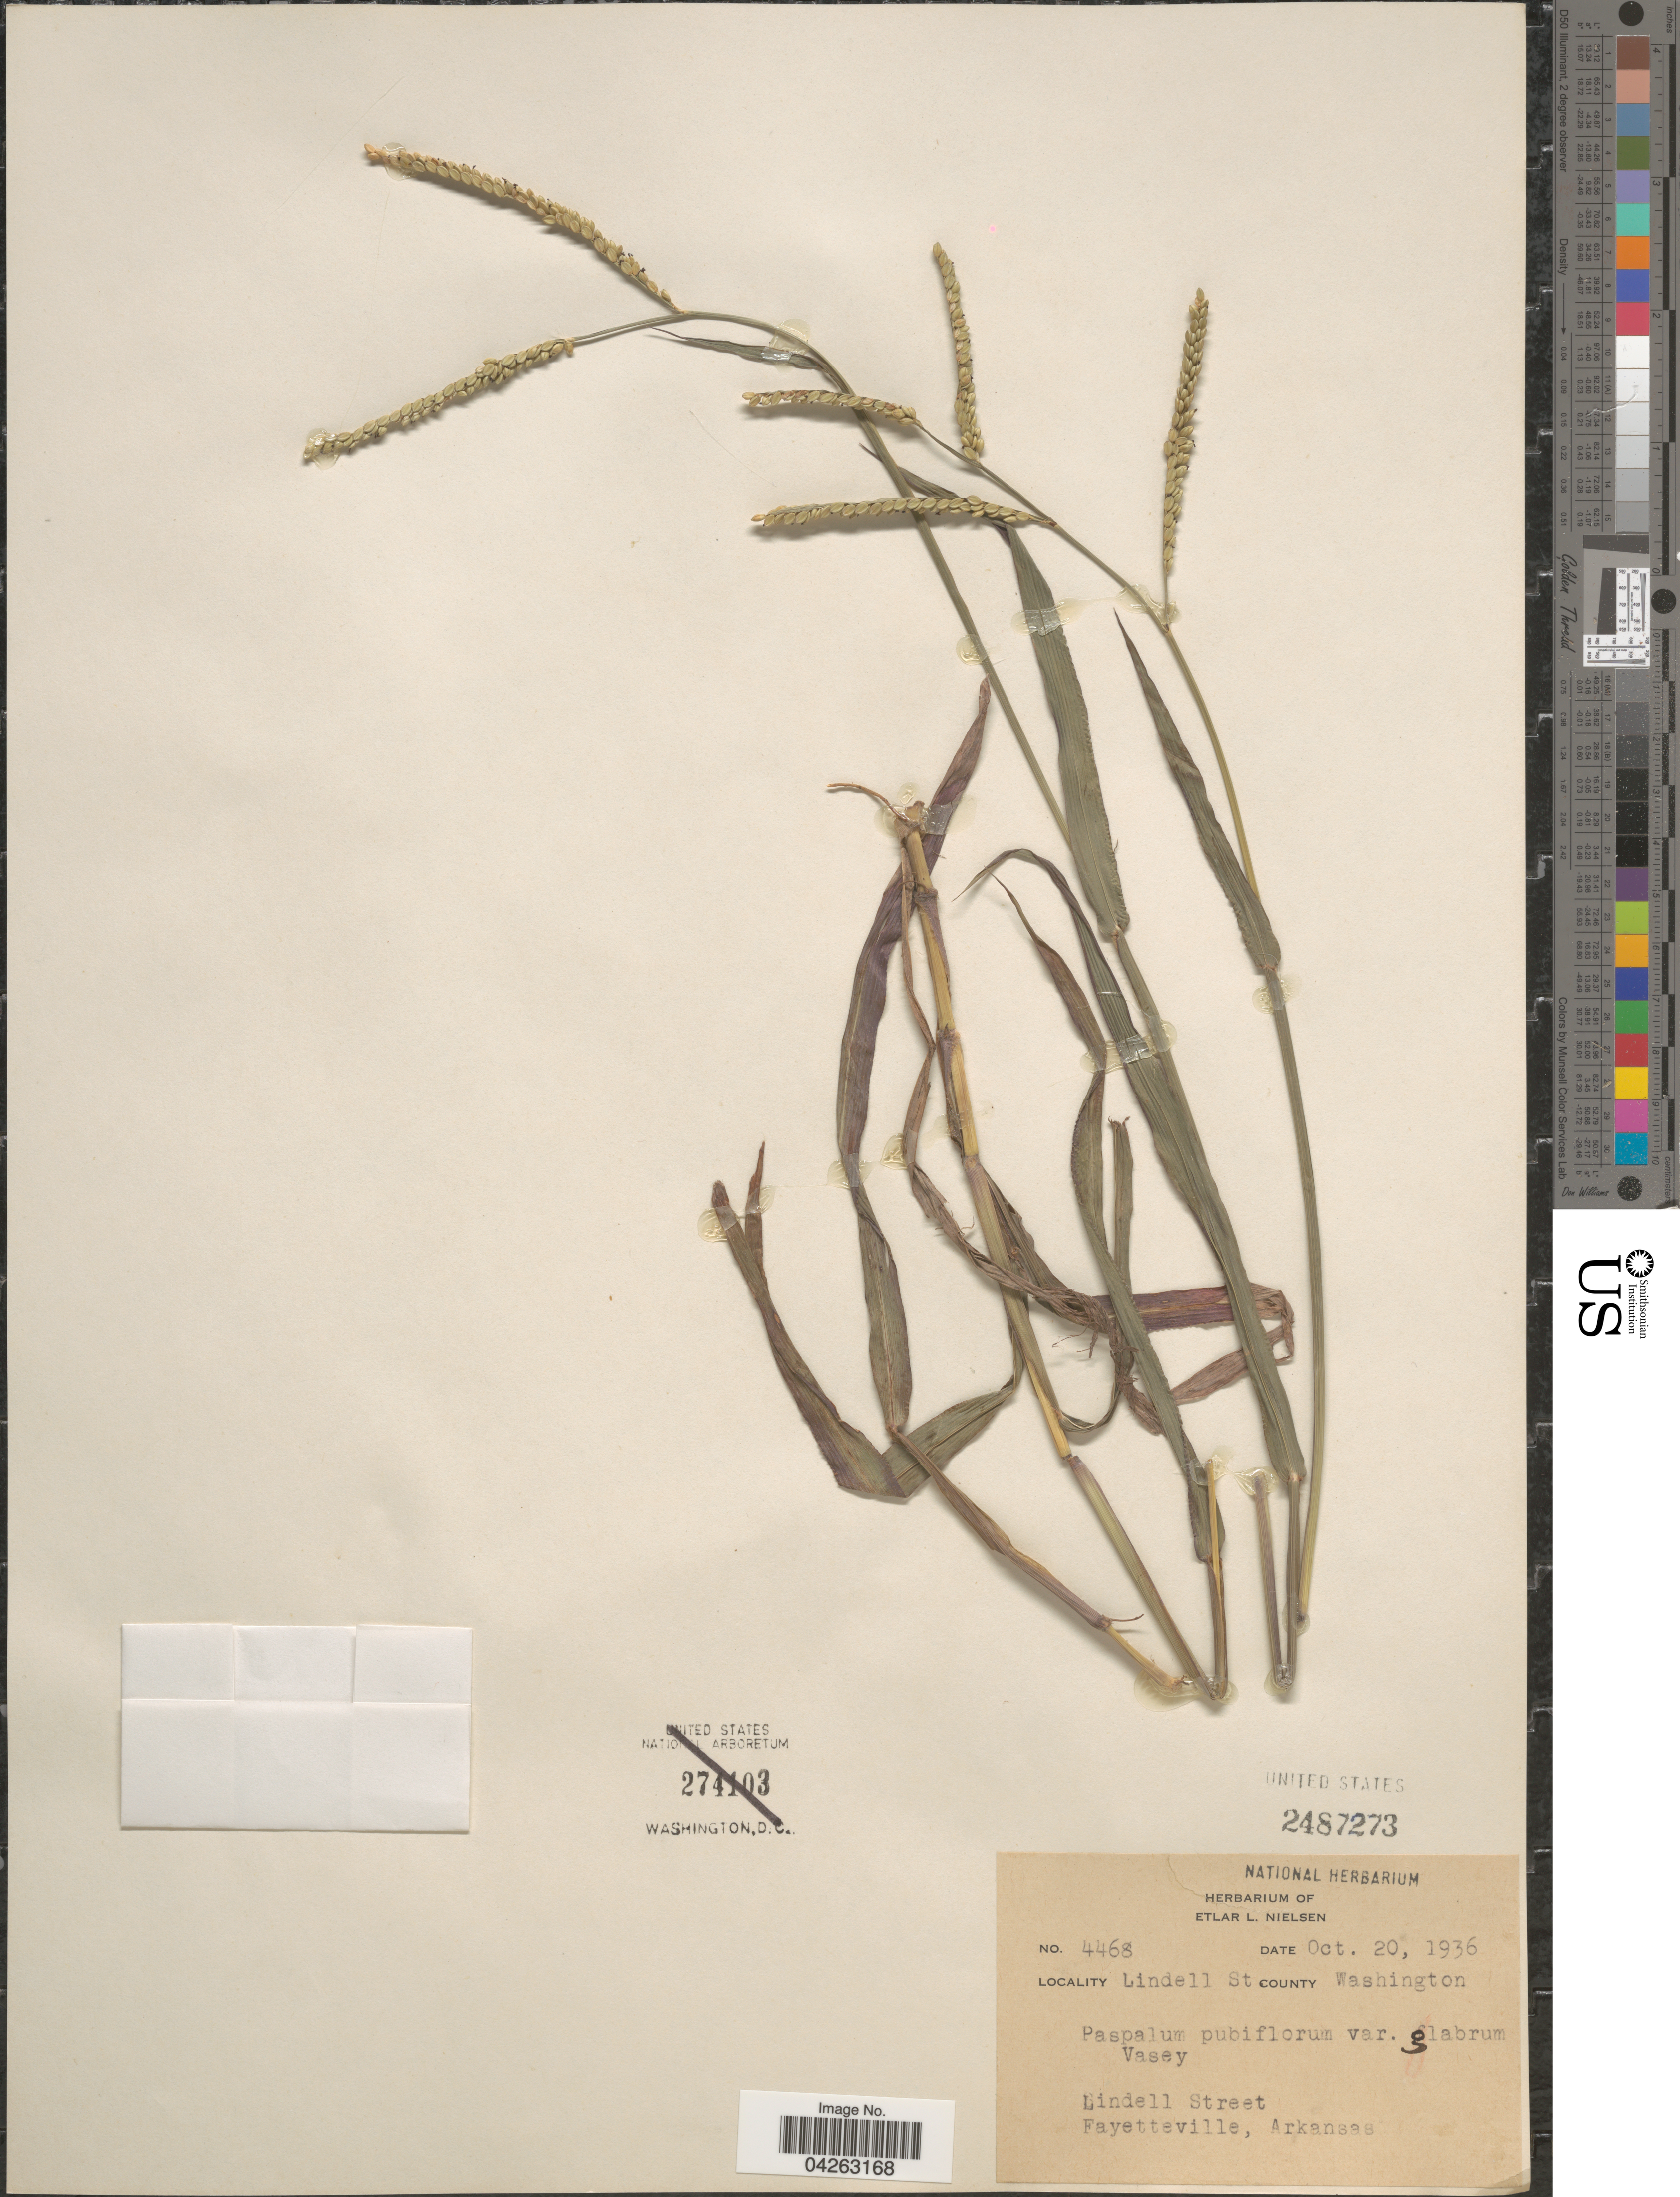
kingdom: Plantae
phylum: Tracheophyta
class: Liliopsida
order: Poales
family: Poaceae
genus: Paspalum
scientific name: Paspalum pubiflorum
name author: Rupr. ex E. Fourn.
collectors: Ex herb. of Etlar L. Nielsen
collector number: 4468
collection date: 1936-10-20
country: United States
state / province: Arkansas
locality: Lindell St. County Washington. Lindell Street. Fayetteville.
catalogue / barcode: US 2487273